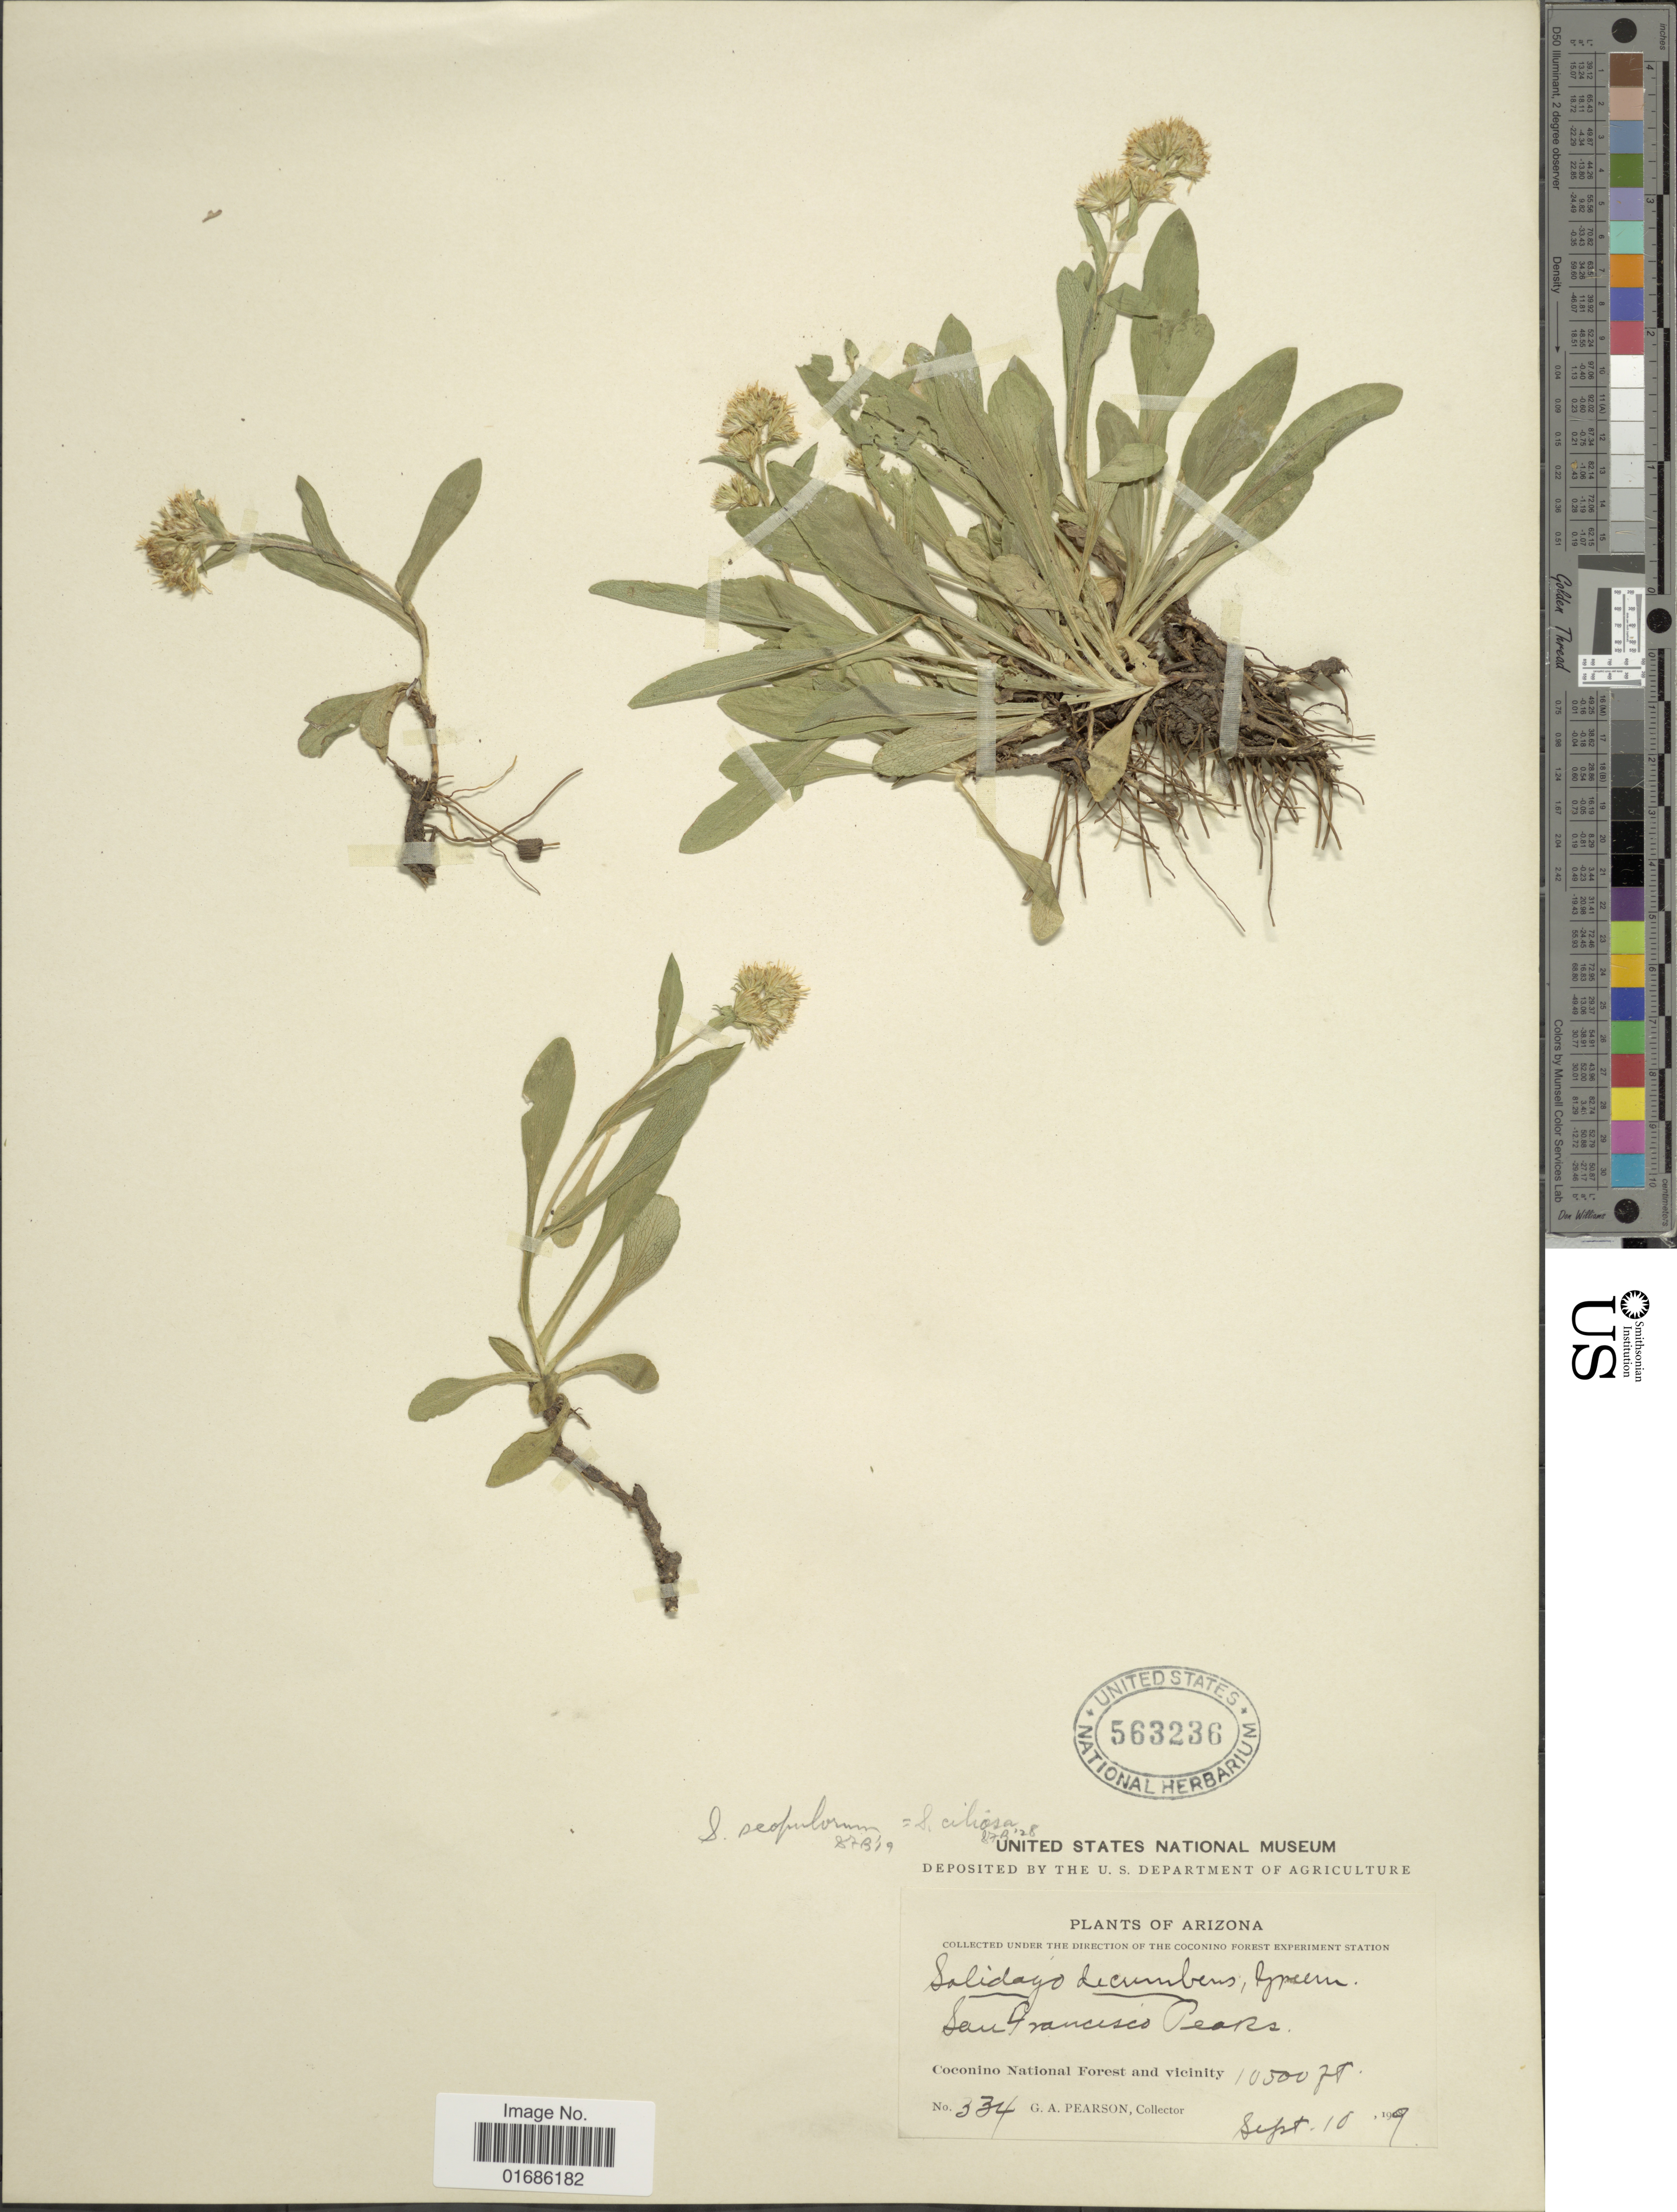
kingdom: Plantae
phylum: Tracheophyta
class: Magnoliopsida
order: Asterales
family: Asteraceae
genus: Solidago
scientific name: Solidago ciliosa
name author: Greene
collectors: G. A. Pearson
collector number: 334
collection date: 1909-09-10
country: United States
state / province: Arizona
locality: San Francisco Peaks, Coconino National Forest and vicinity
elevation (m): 3200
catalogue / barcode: US 563236